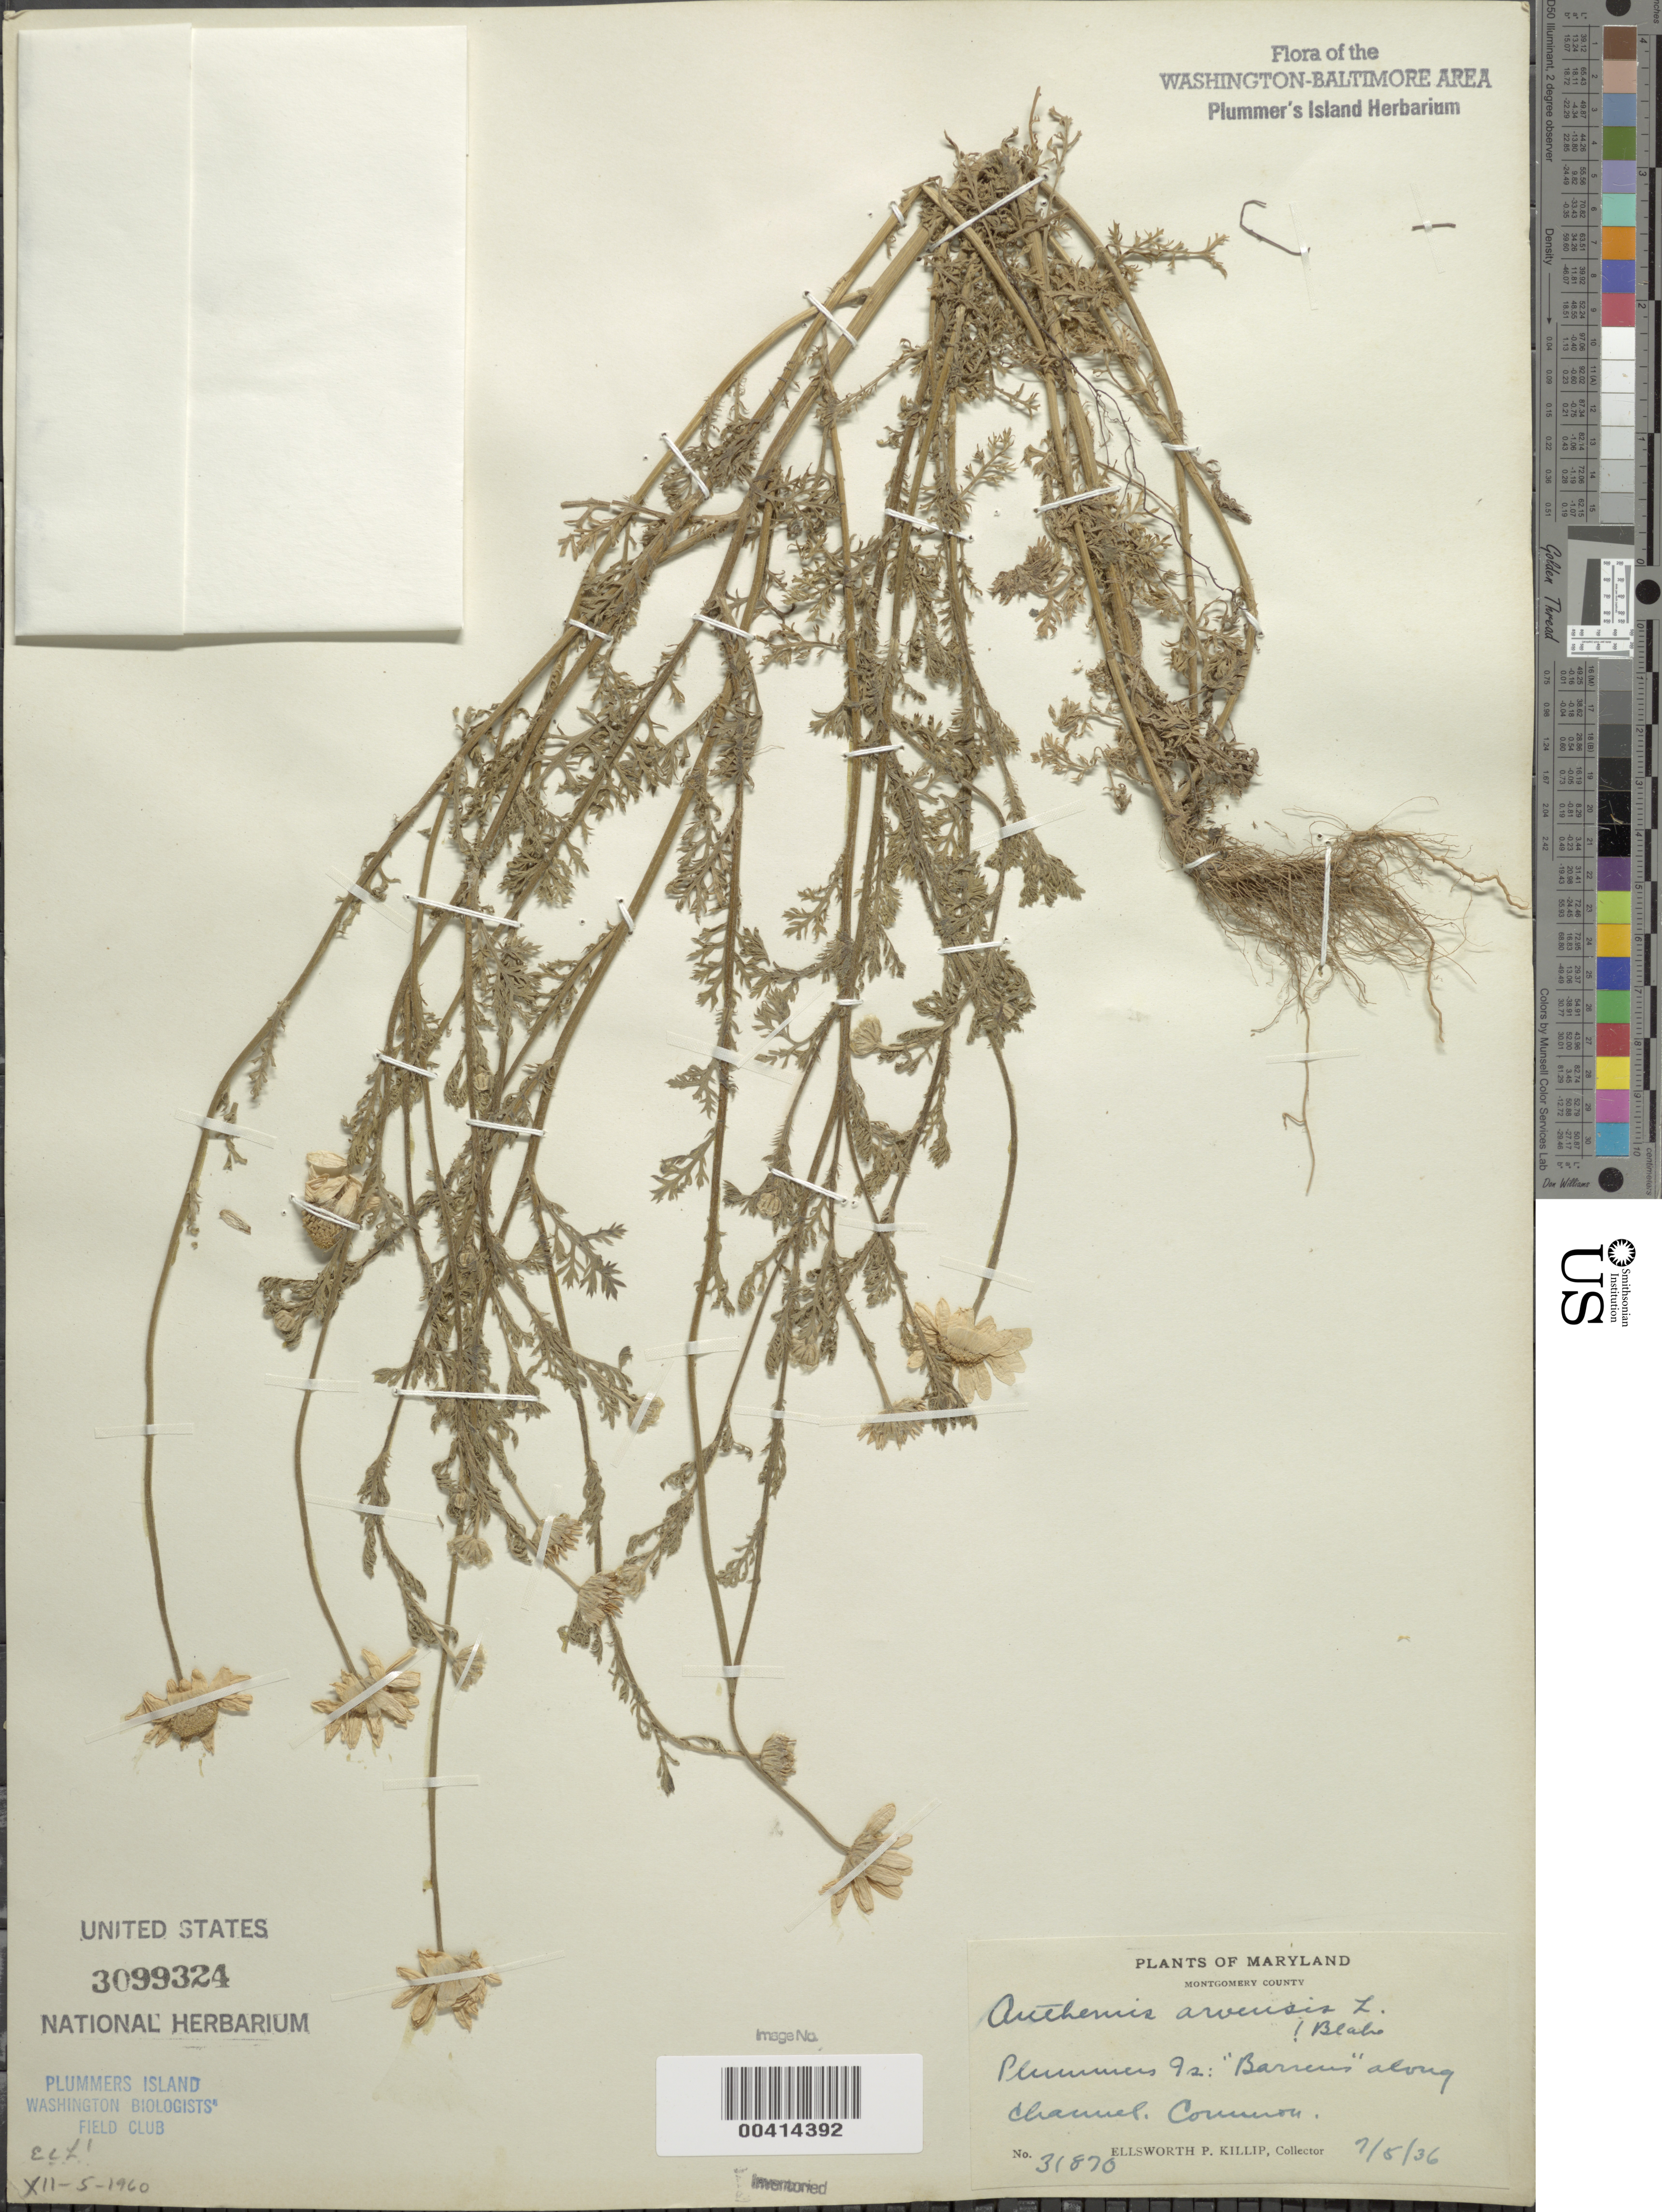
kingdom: Plantae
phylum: Tracheophyta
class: Magnoliopsida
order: Asterales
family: Asteraceae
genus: Anthemis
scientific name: Anthemis arvensis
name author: L.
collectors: E. P. Killip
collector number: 31870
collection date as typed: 05 Jul 1936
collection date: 1936-07-05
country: United States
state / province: Maryland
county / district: Montgomery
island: Plummers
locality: Plummer's Island; "barrens" along channel C. & O. Canal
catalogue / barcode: US 3099324